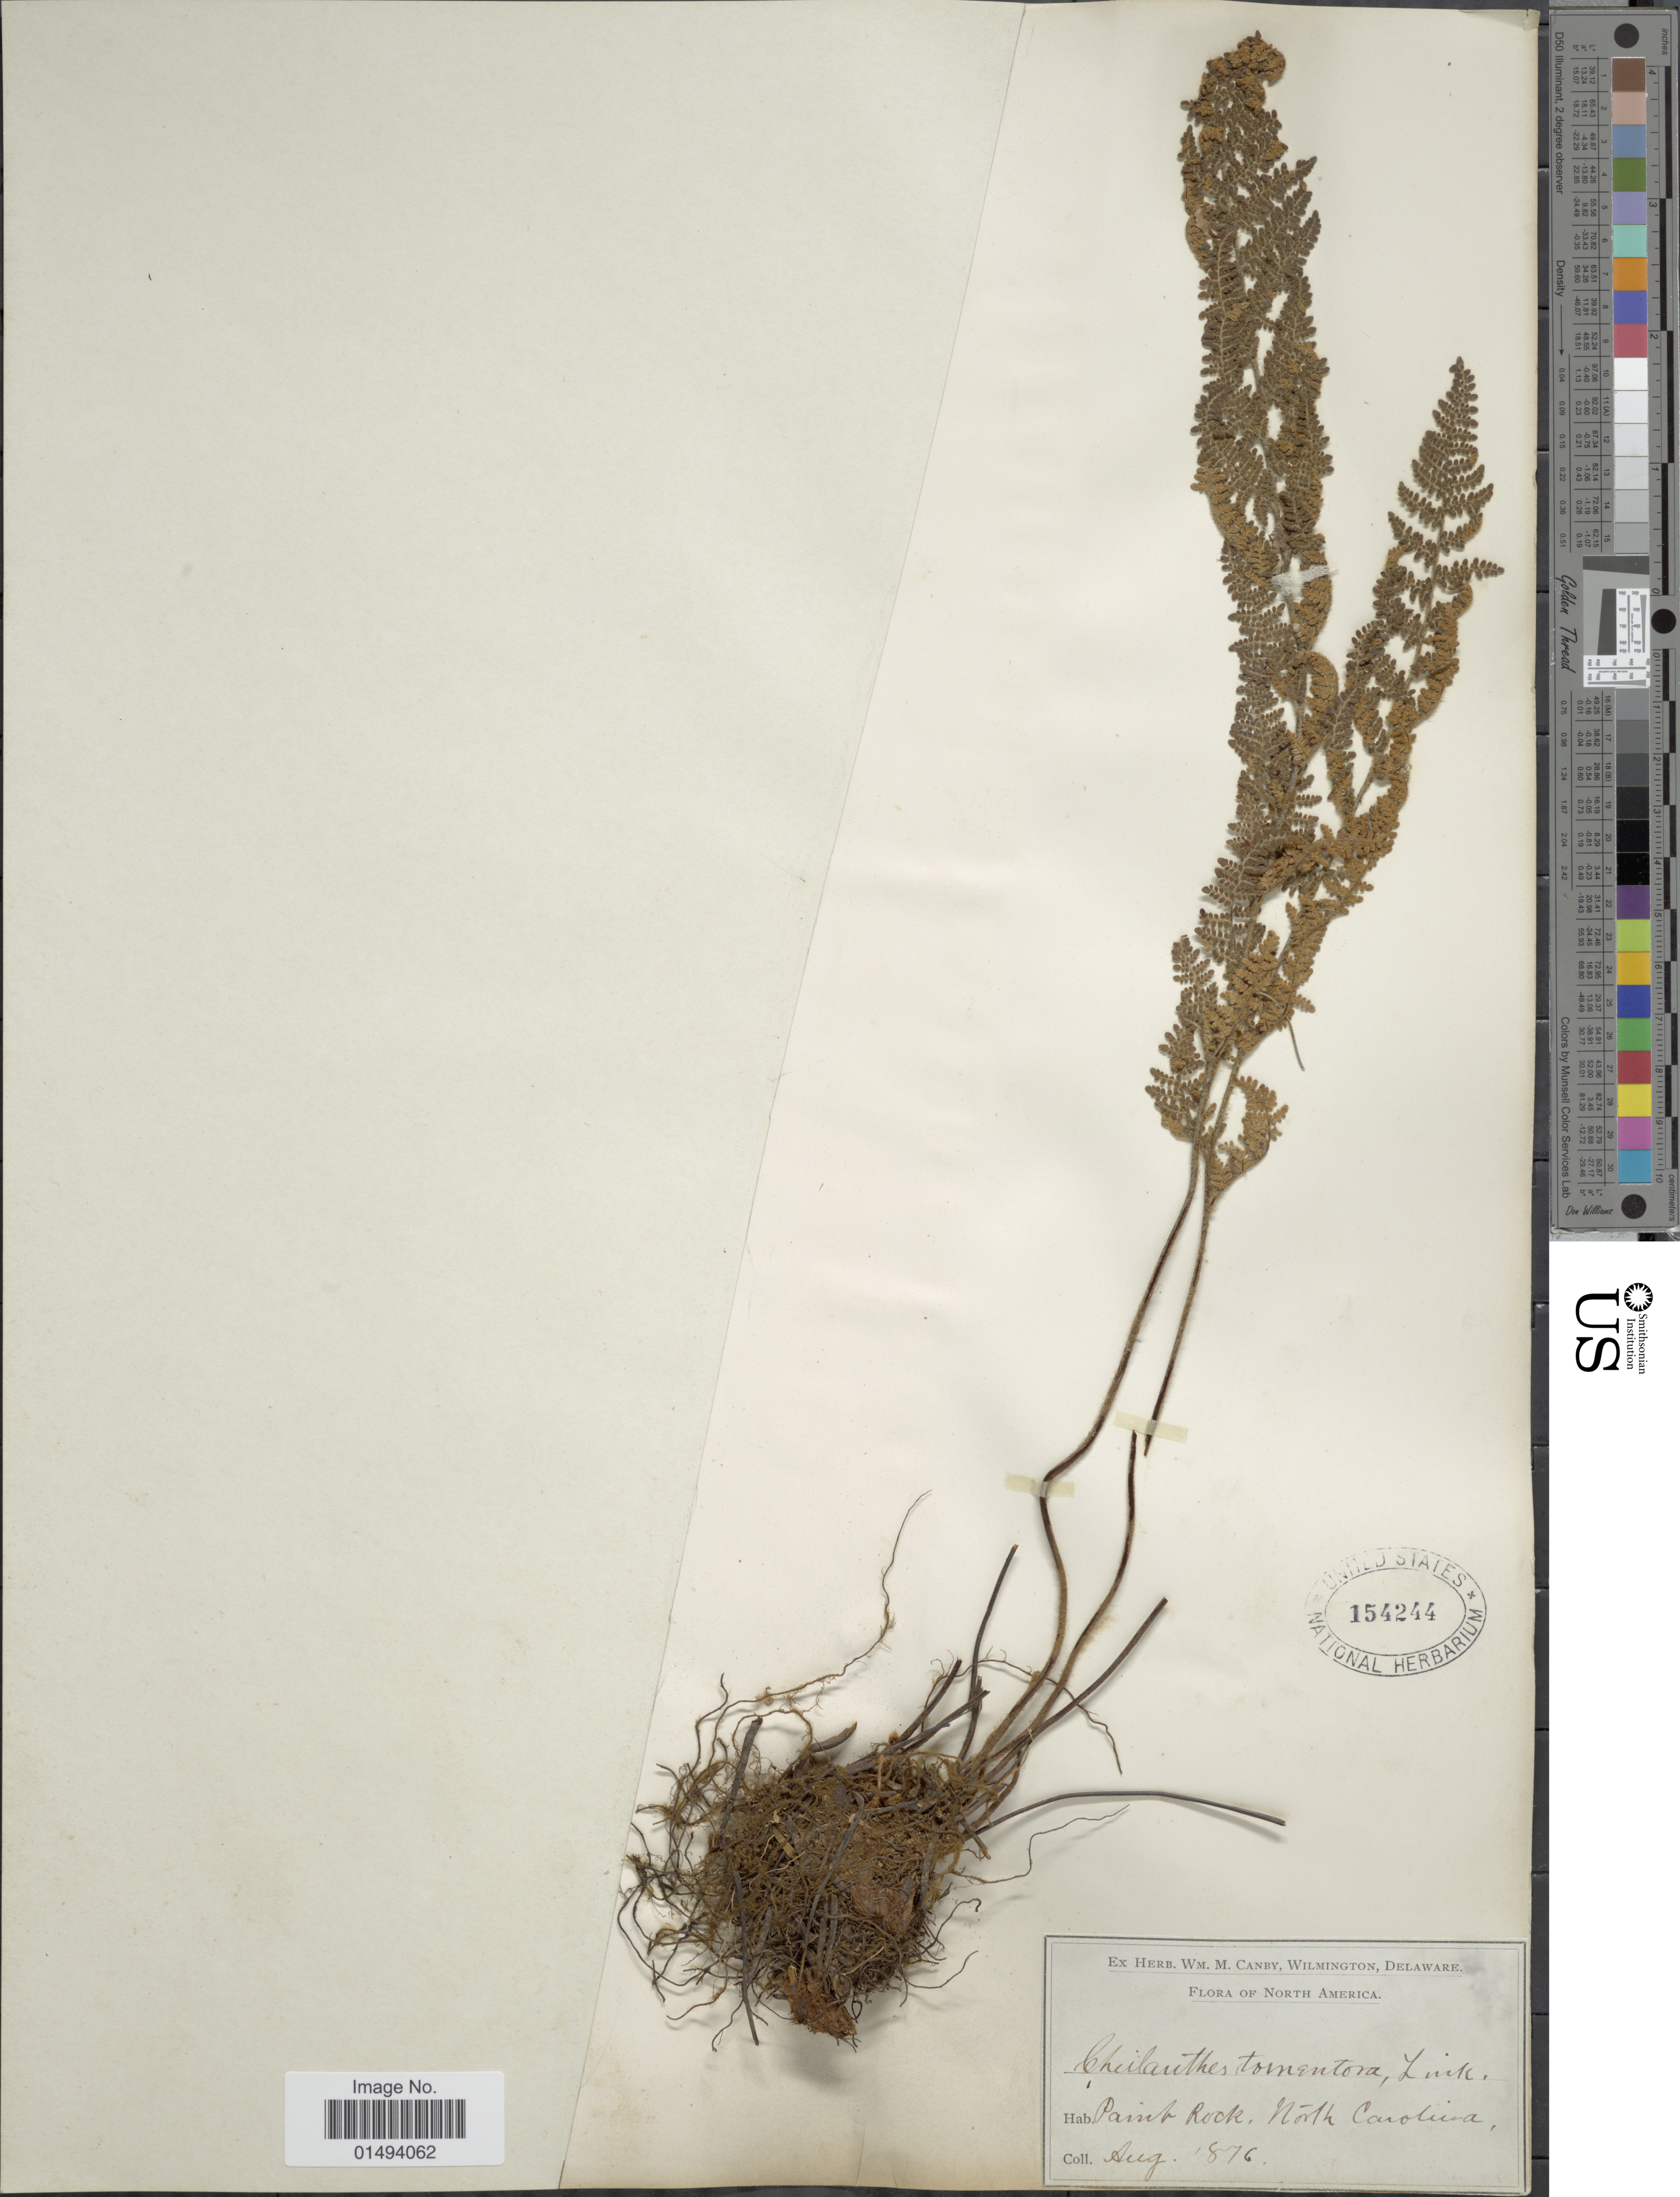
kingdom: Plantae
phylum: Tracheophyta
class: Polypodiopsida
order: Polypodiales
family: Pteridaceae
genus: Myriopteris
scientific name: Myriopteris tomentosa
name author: (Link) Fée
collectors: ex herb. W.M. Canby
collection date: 1876-08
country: United States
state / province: North Carolina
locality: Paint Rock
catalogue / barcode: US 154244